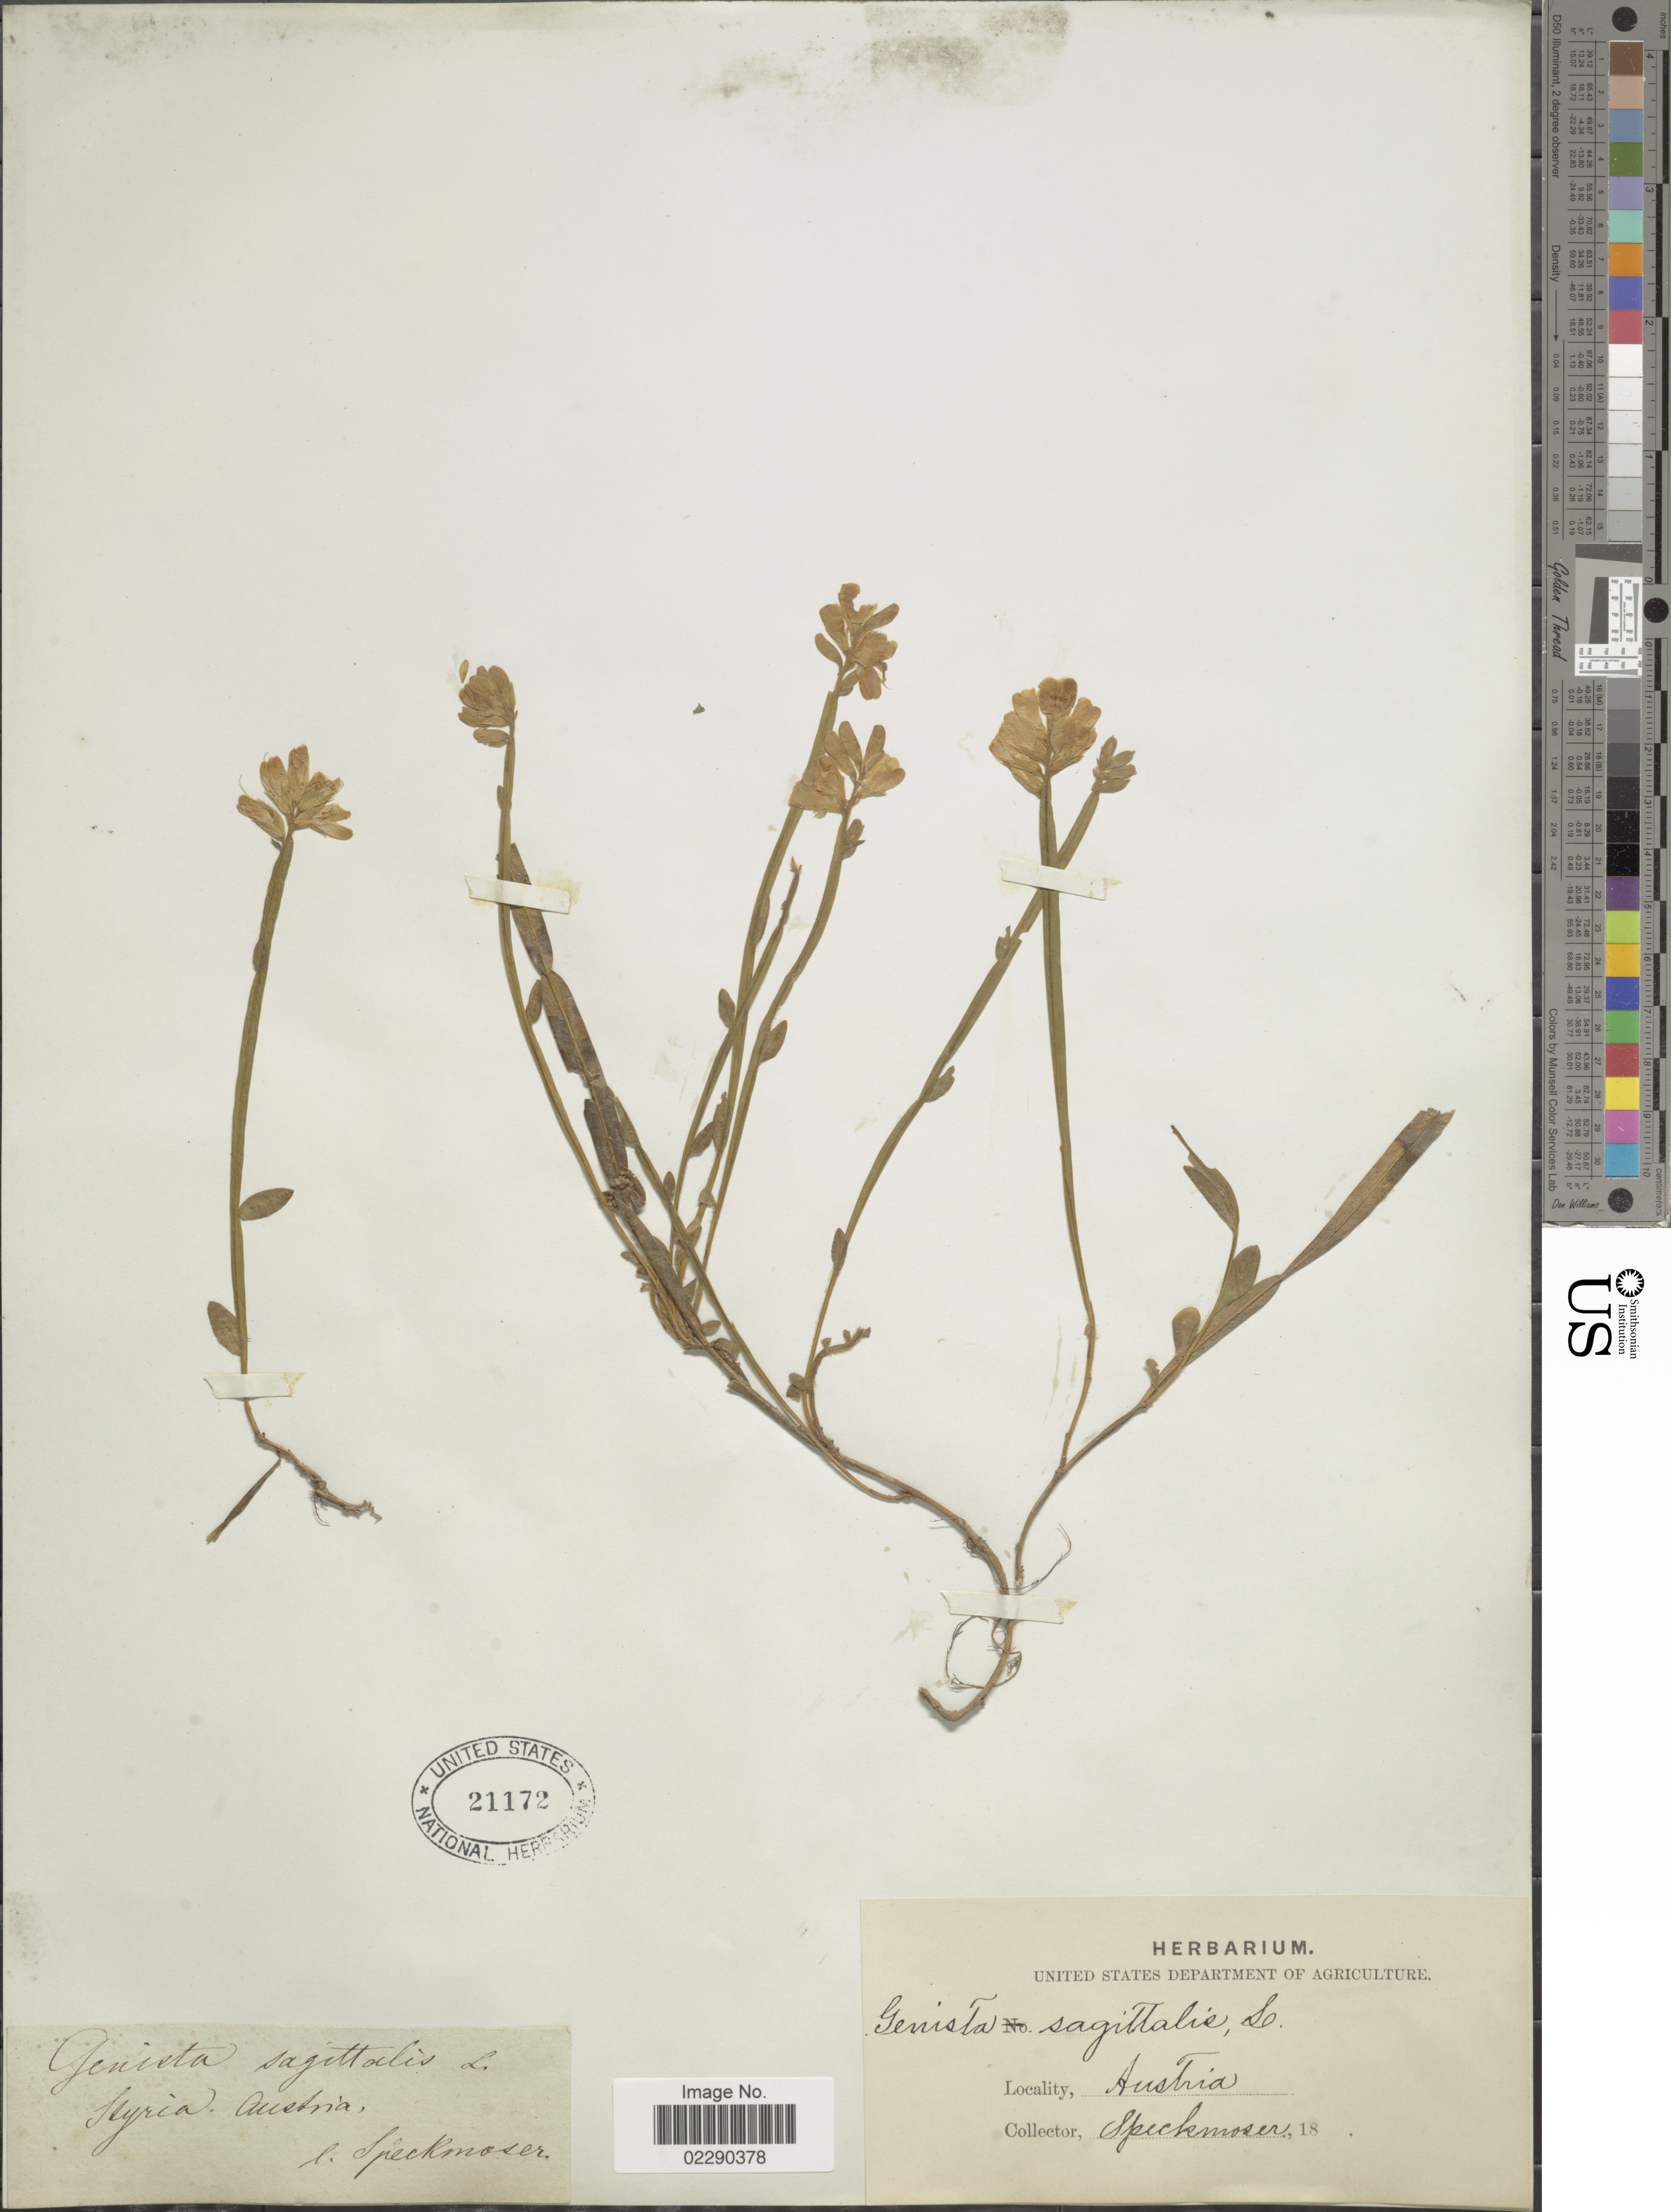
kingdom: Plantae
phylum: Tracheophyta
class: Magnoliopsida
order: Fabales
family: Fabaceae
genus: Genista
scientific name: Genista sagittalis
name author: L.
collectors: Speckmoser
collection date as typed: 18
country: Austria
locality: Seyria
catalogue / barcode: US 21172